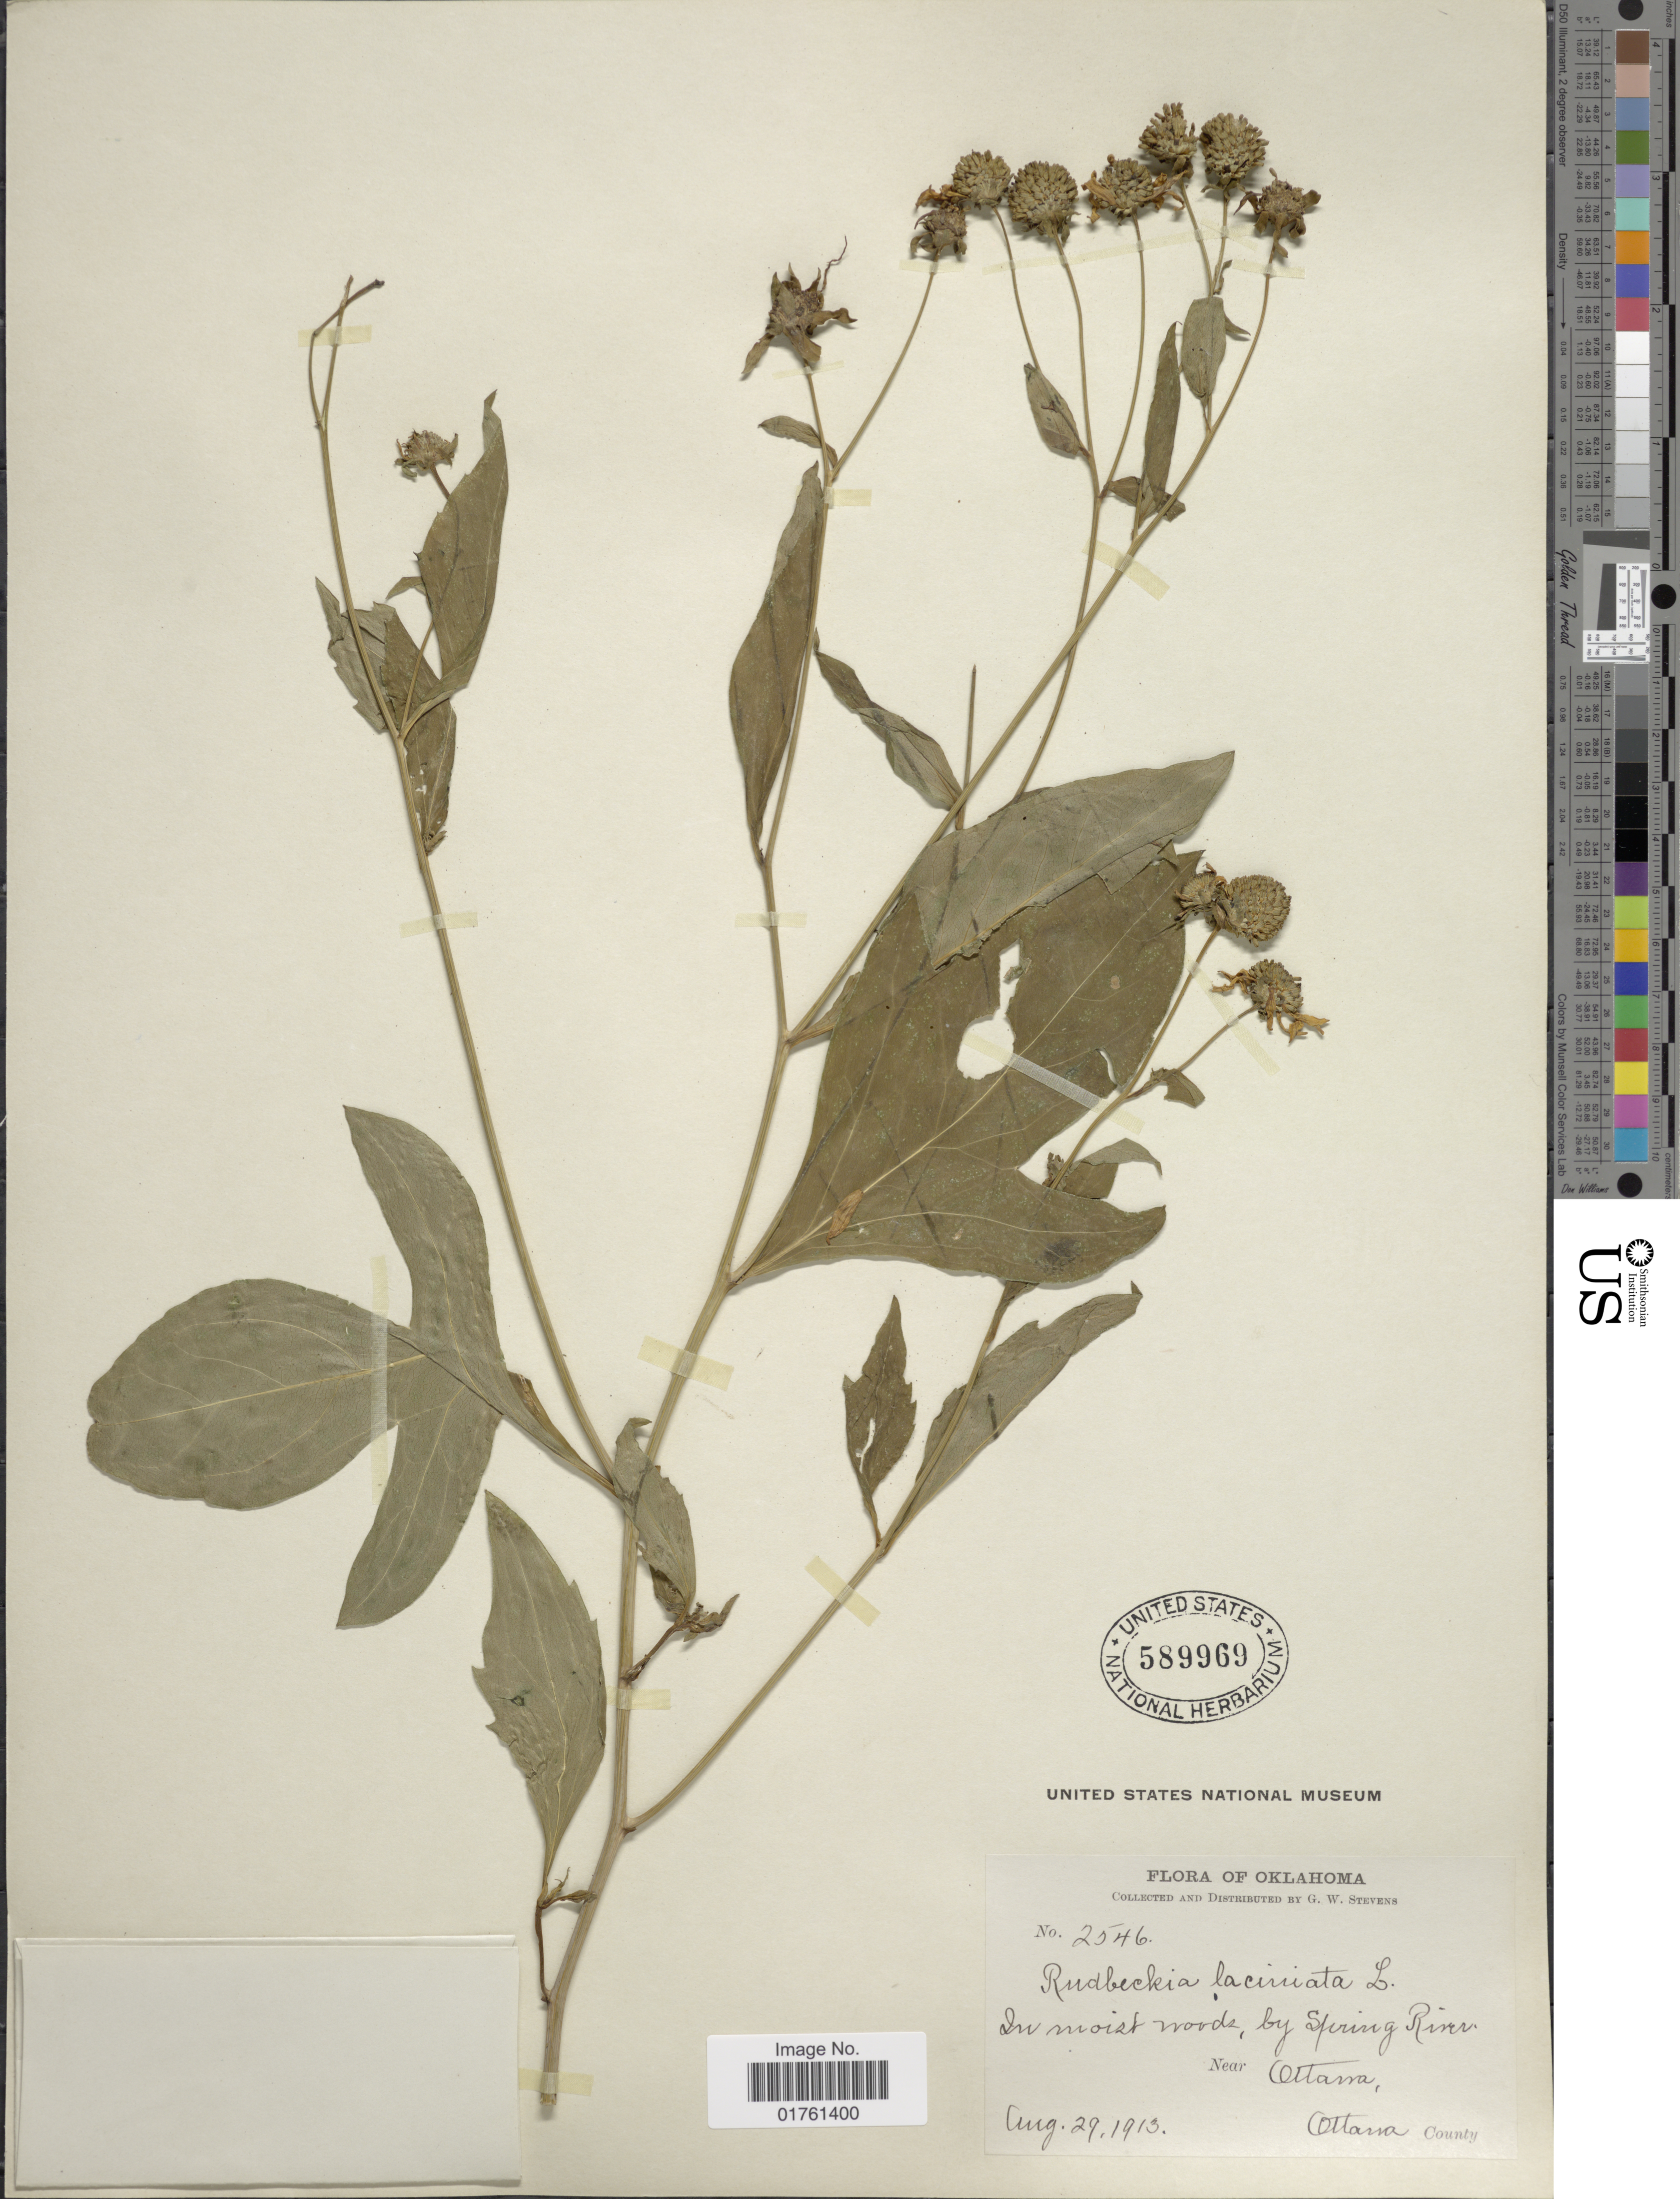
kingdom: Plantae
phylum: Tracheophyta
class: Magnoliopsida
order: Asterales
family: Asteraceae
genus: Rudbeckia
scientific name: Rudbeckia laciniata var. humulis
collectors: G. W. Stevens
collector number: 2546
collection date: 1913-08-29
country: United States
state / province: Oklahoma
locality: In moist woods, by Spring River, Near Ottawa, Ottawa County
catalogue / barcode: US 589969